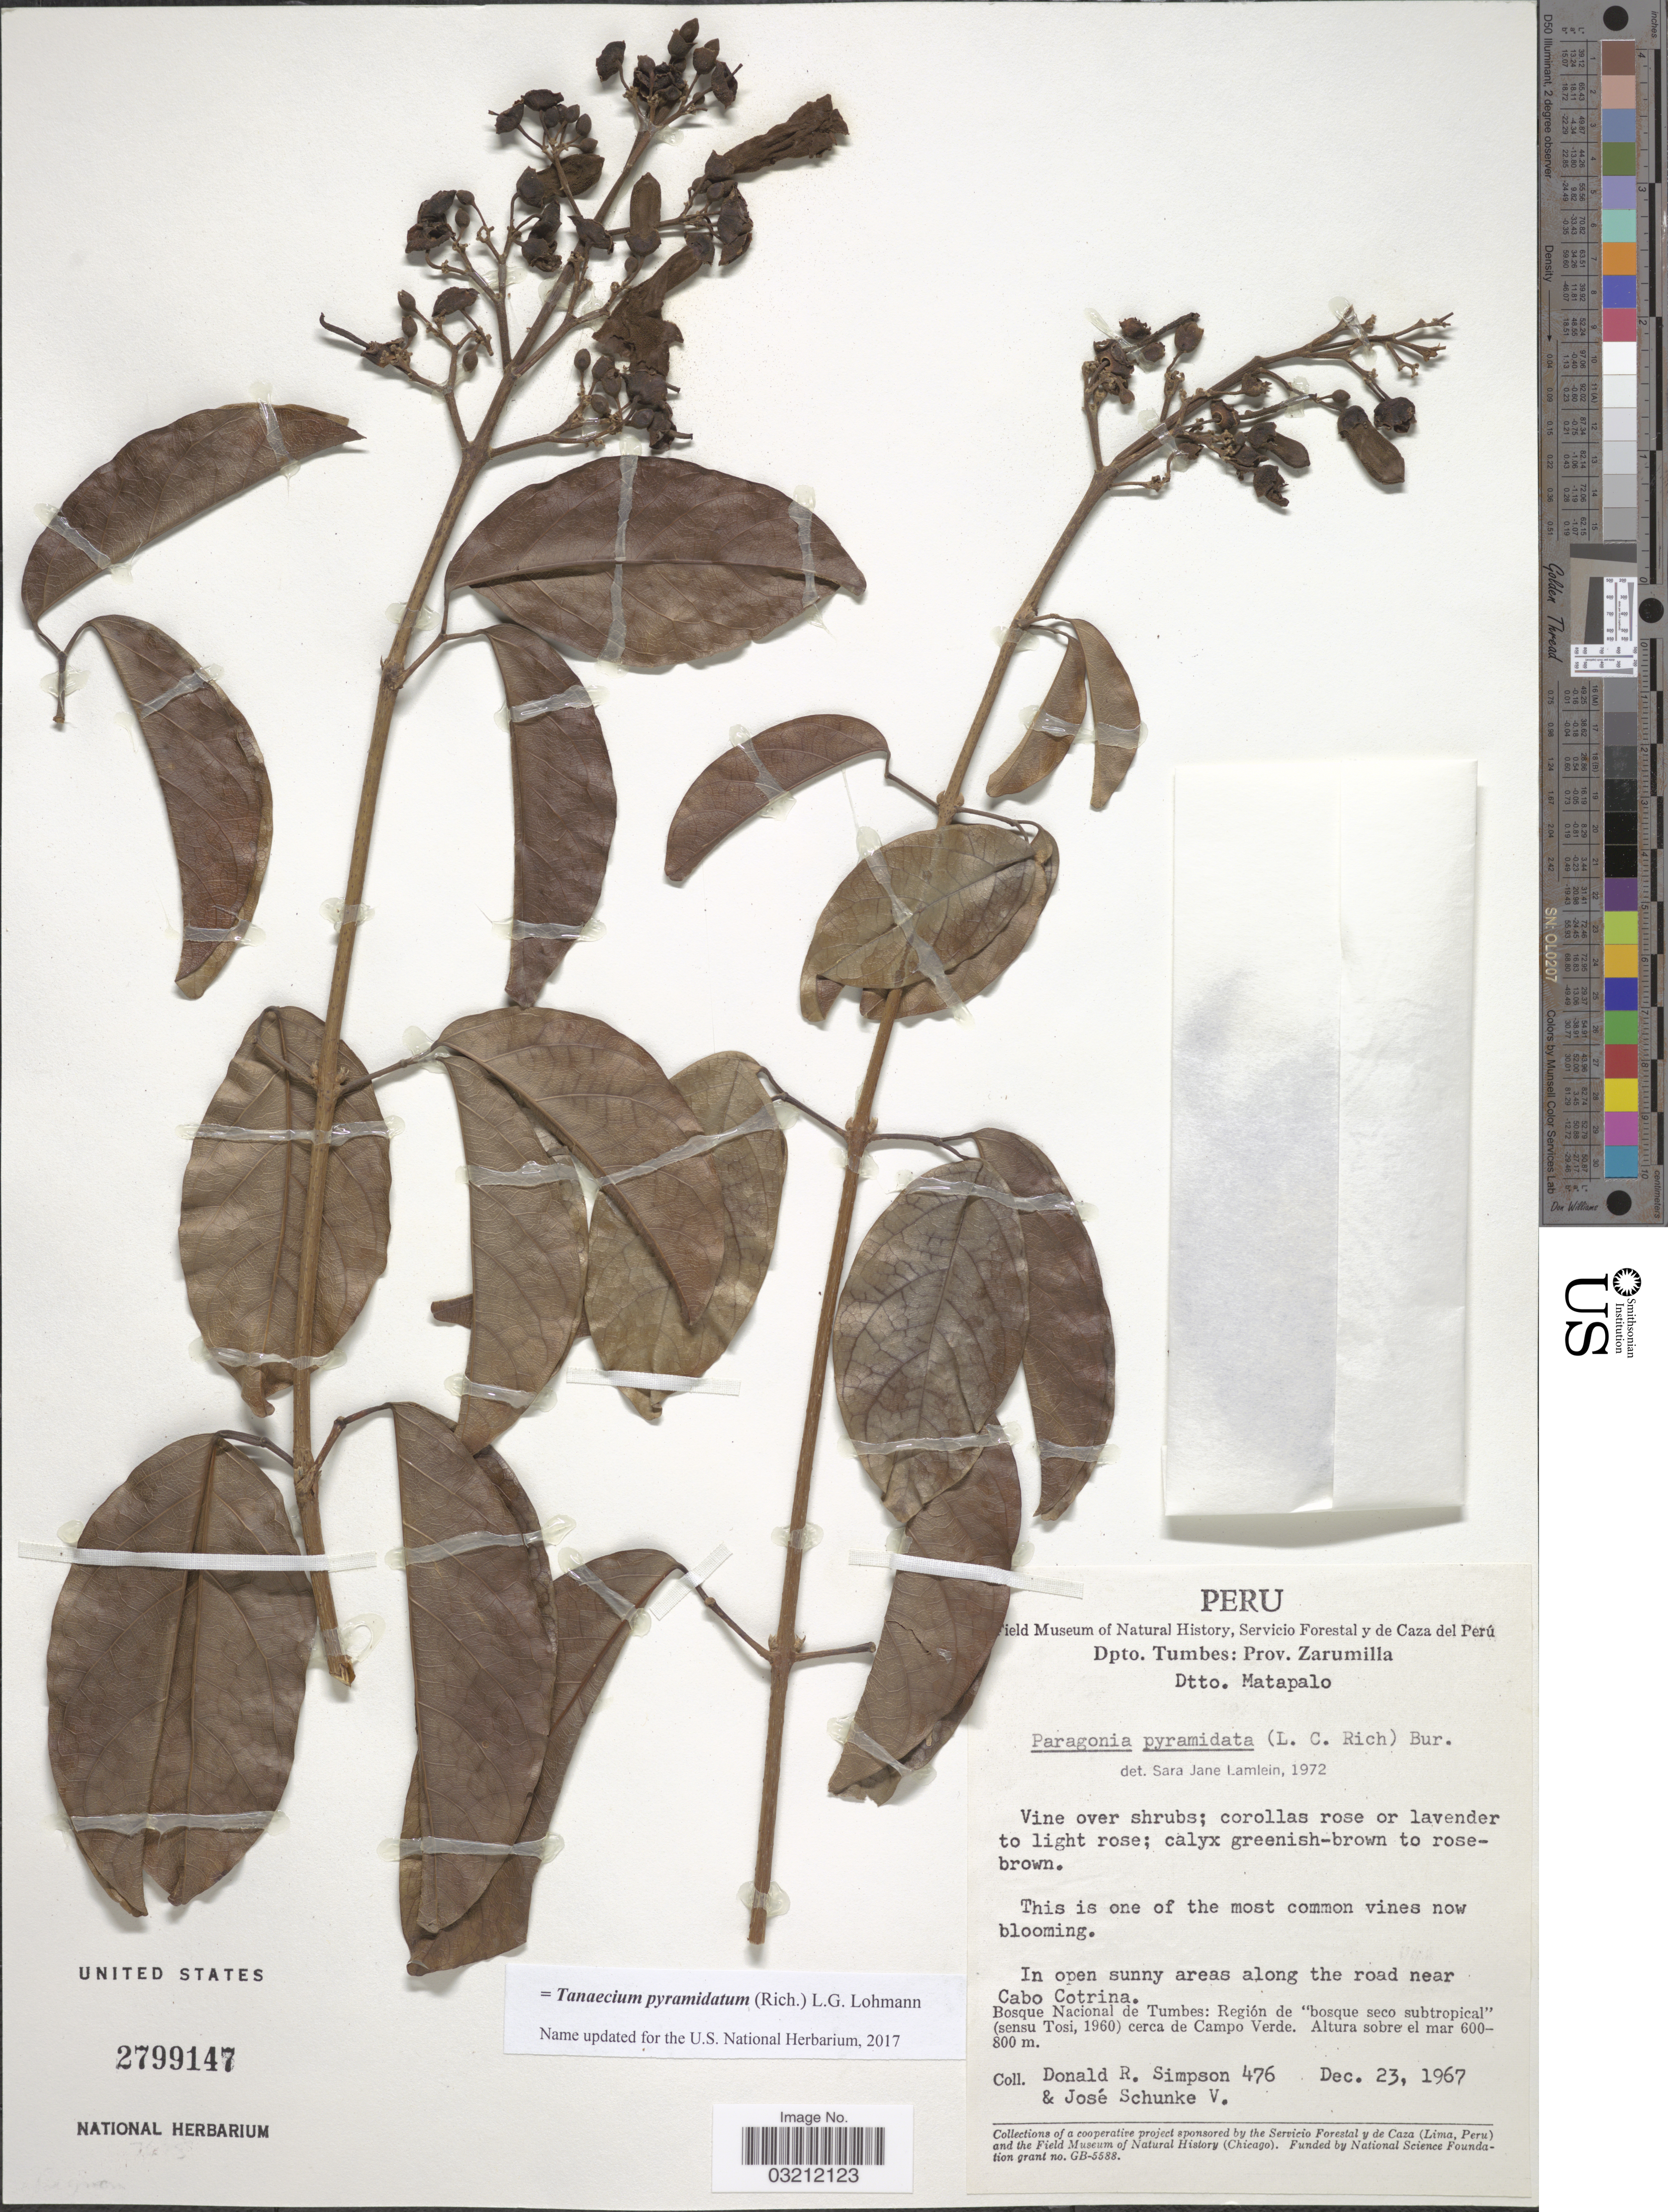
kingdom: Plantae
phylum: Tracheophyta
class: Magnoliopsida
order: Lamiales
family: Bignoniaceae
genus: Tanaecium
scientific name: Tanaecium pyramidatum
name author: (Rich.) L.G. Lohmann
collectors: D. R. Simpson & J. Schunke Vigo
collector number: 476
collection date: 1967-12-23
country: Peru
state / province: Tumbes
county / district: Zarumilla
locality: Dpto. Tumbes: Prov. Zarumilla. Dtto. Matapalo. In open sunny areas along the road near Cabo Cotrina. Bosque Nacional de Tumbes: Región de "bosque seco subtropical" (sensu Tosi, 1960) cerca de Campo Verde.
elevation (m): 600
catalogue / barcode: US 2799147